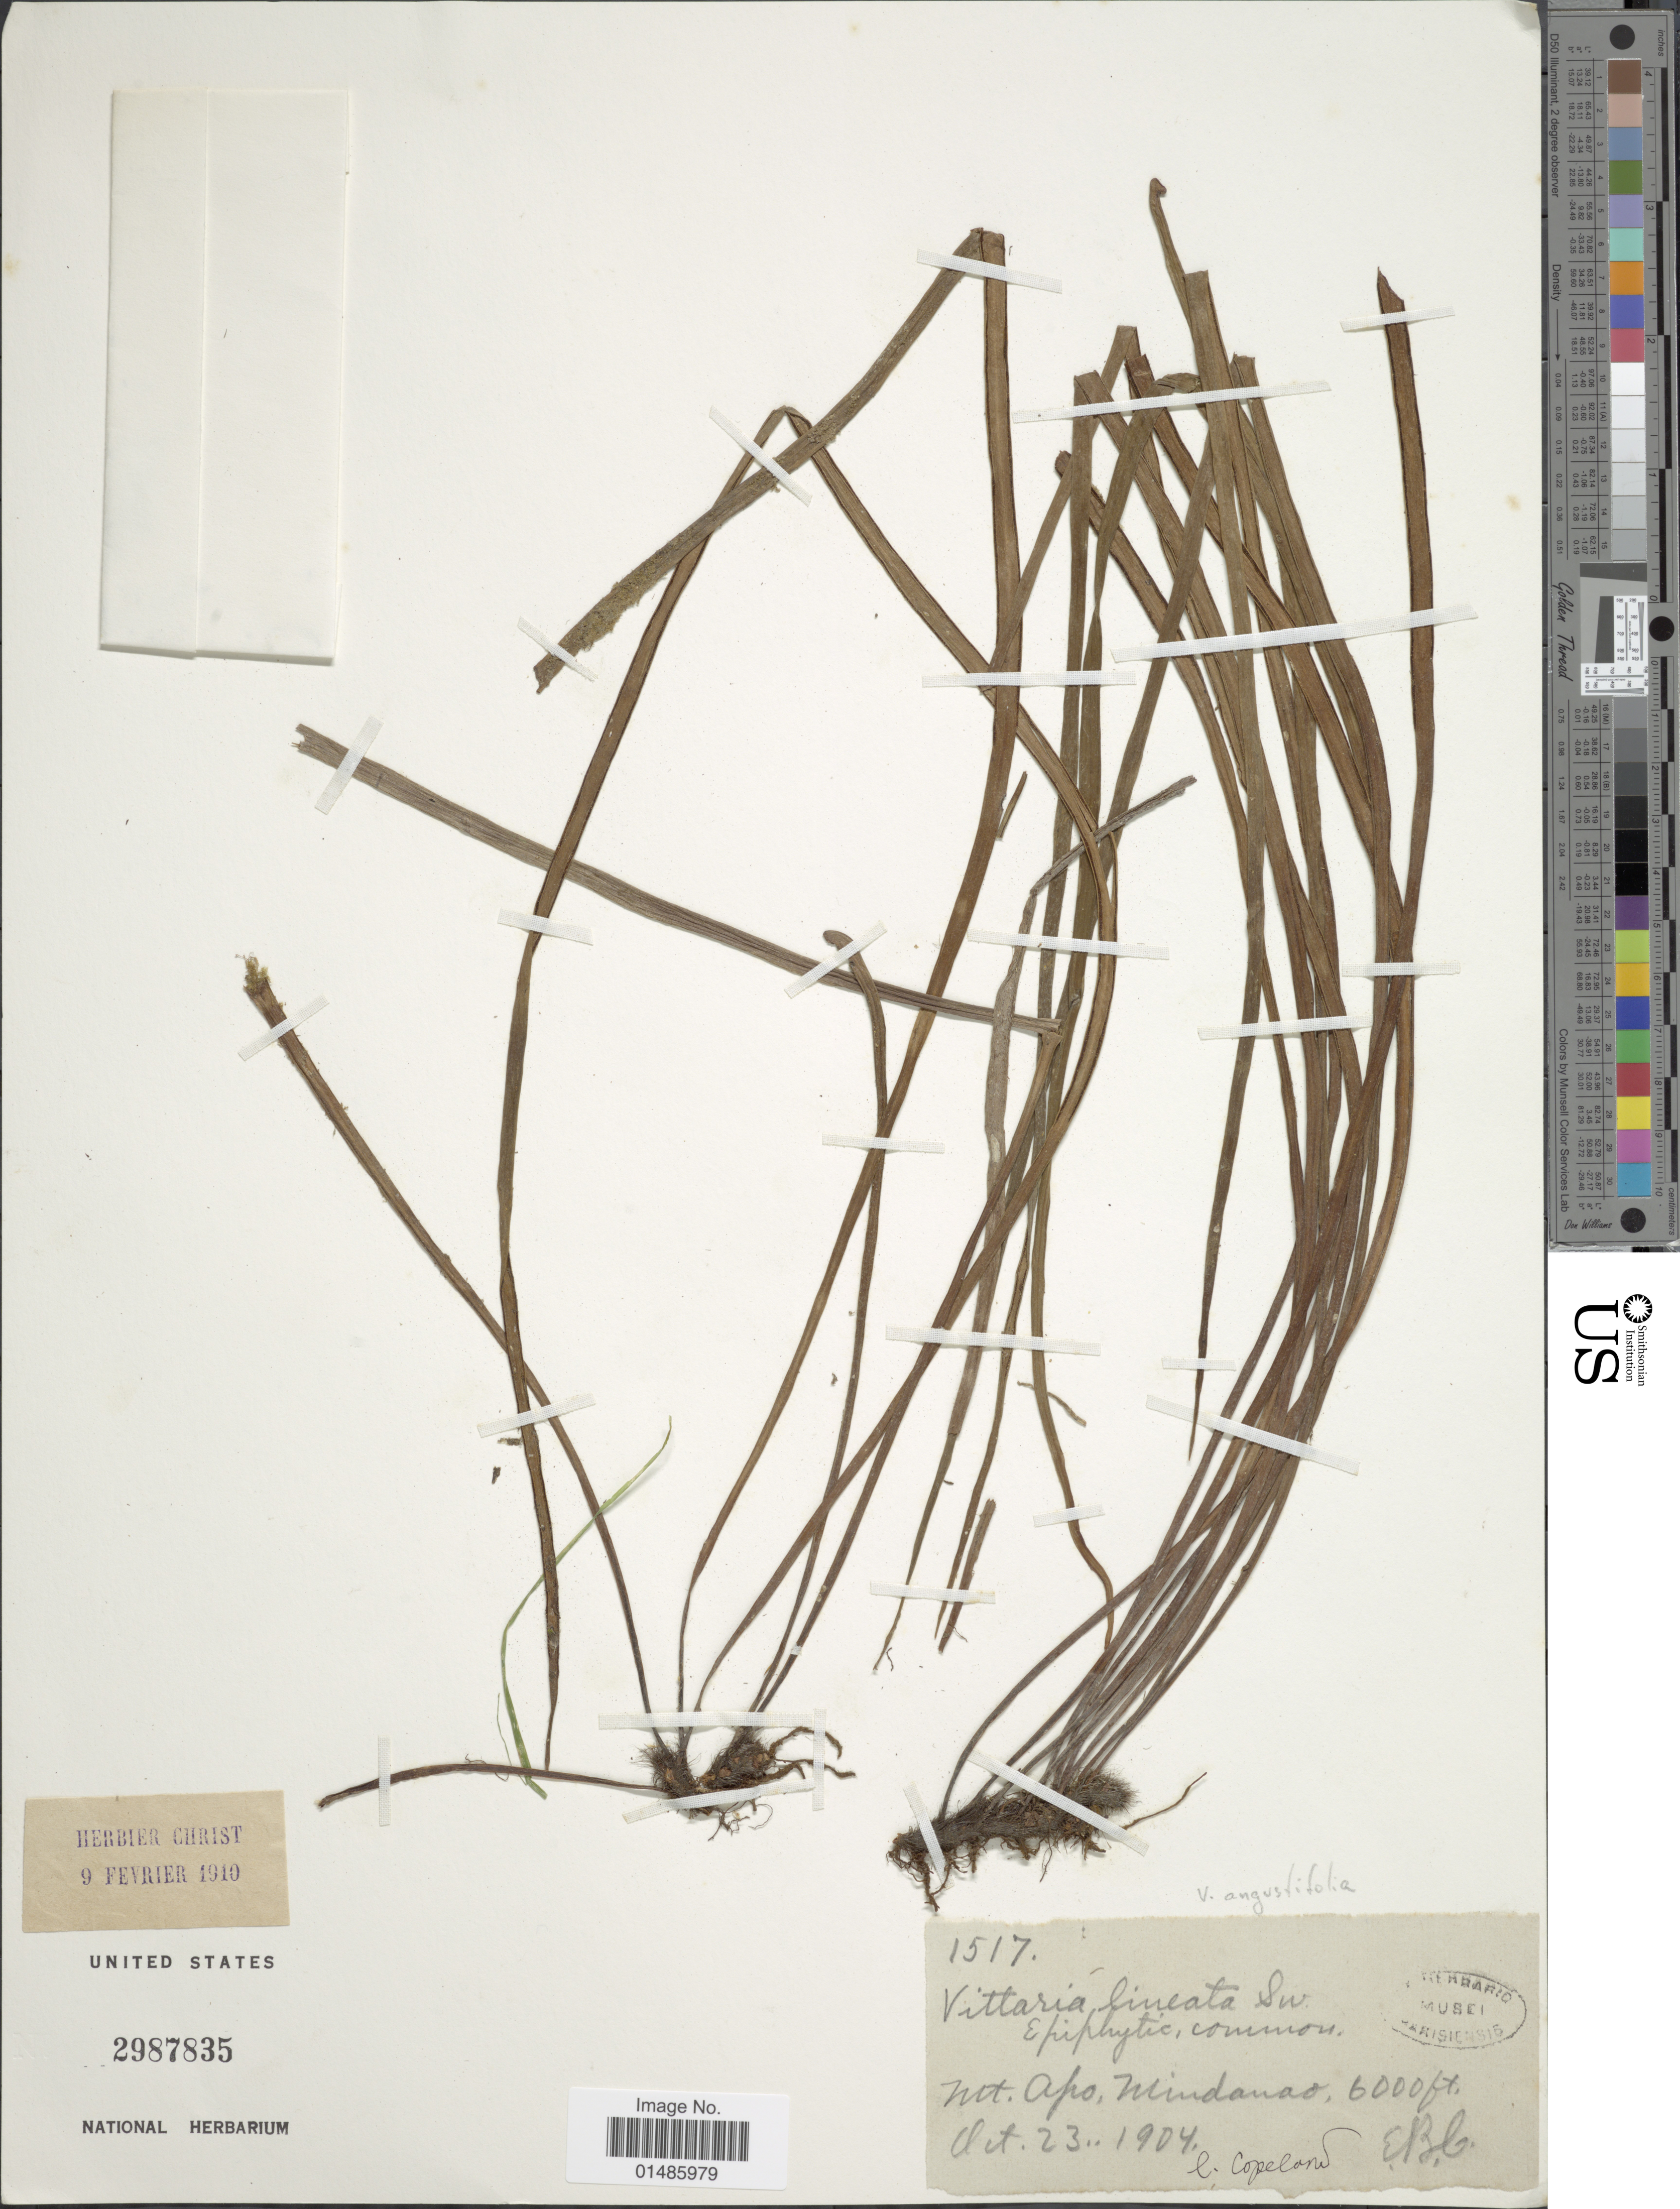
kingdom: Plantae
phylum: Tracheophyta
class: Polypodiopsida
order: Polypodiales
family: Pteridaceae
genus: Haplopteris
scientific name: Haplopteris angustifolia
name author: (Blume) E.H. Crane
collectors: E. B. Copeland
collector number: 1517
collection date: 1904-10-23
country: Philippines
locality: Mt. Apo, Mindanao.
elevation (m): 1829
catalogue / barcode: US 2987835